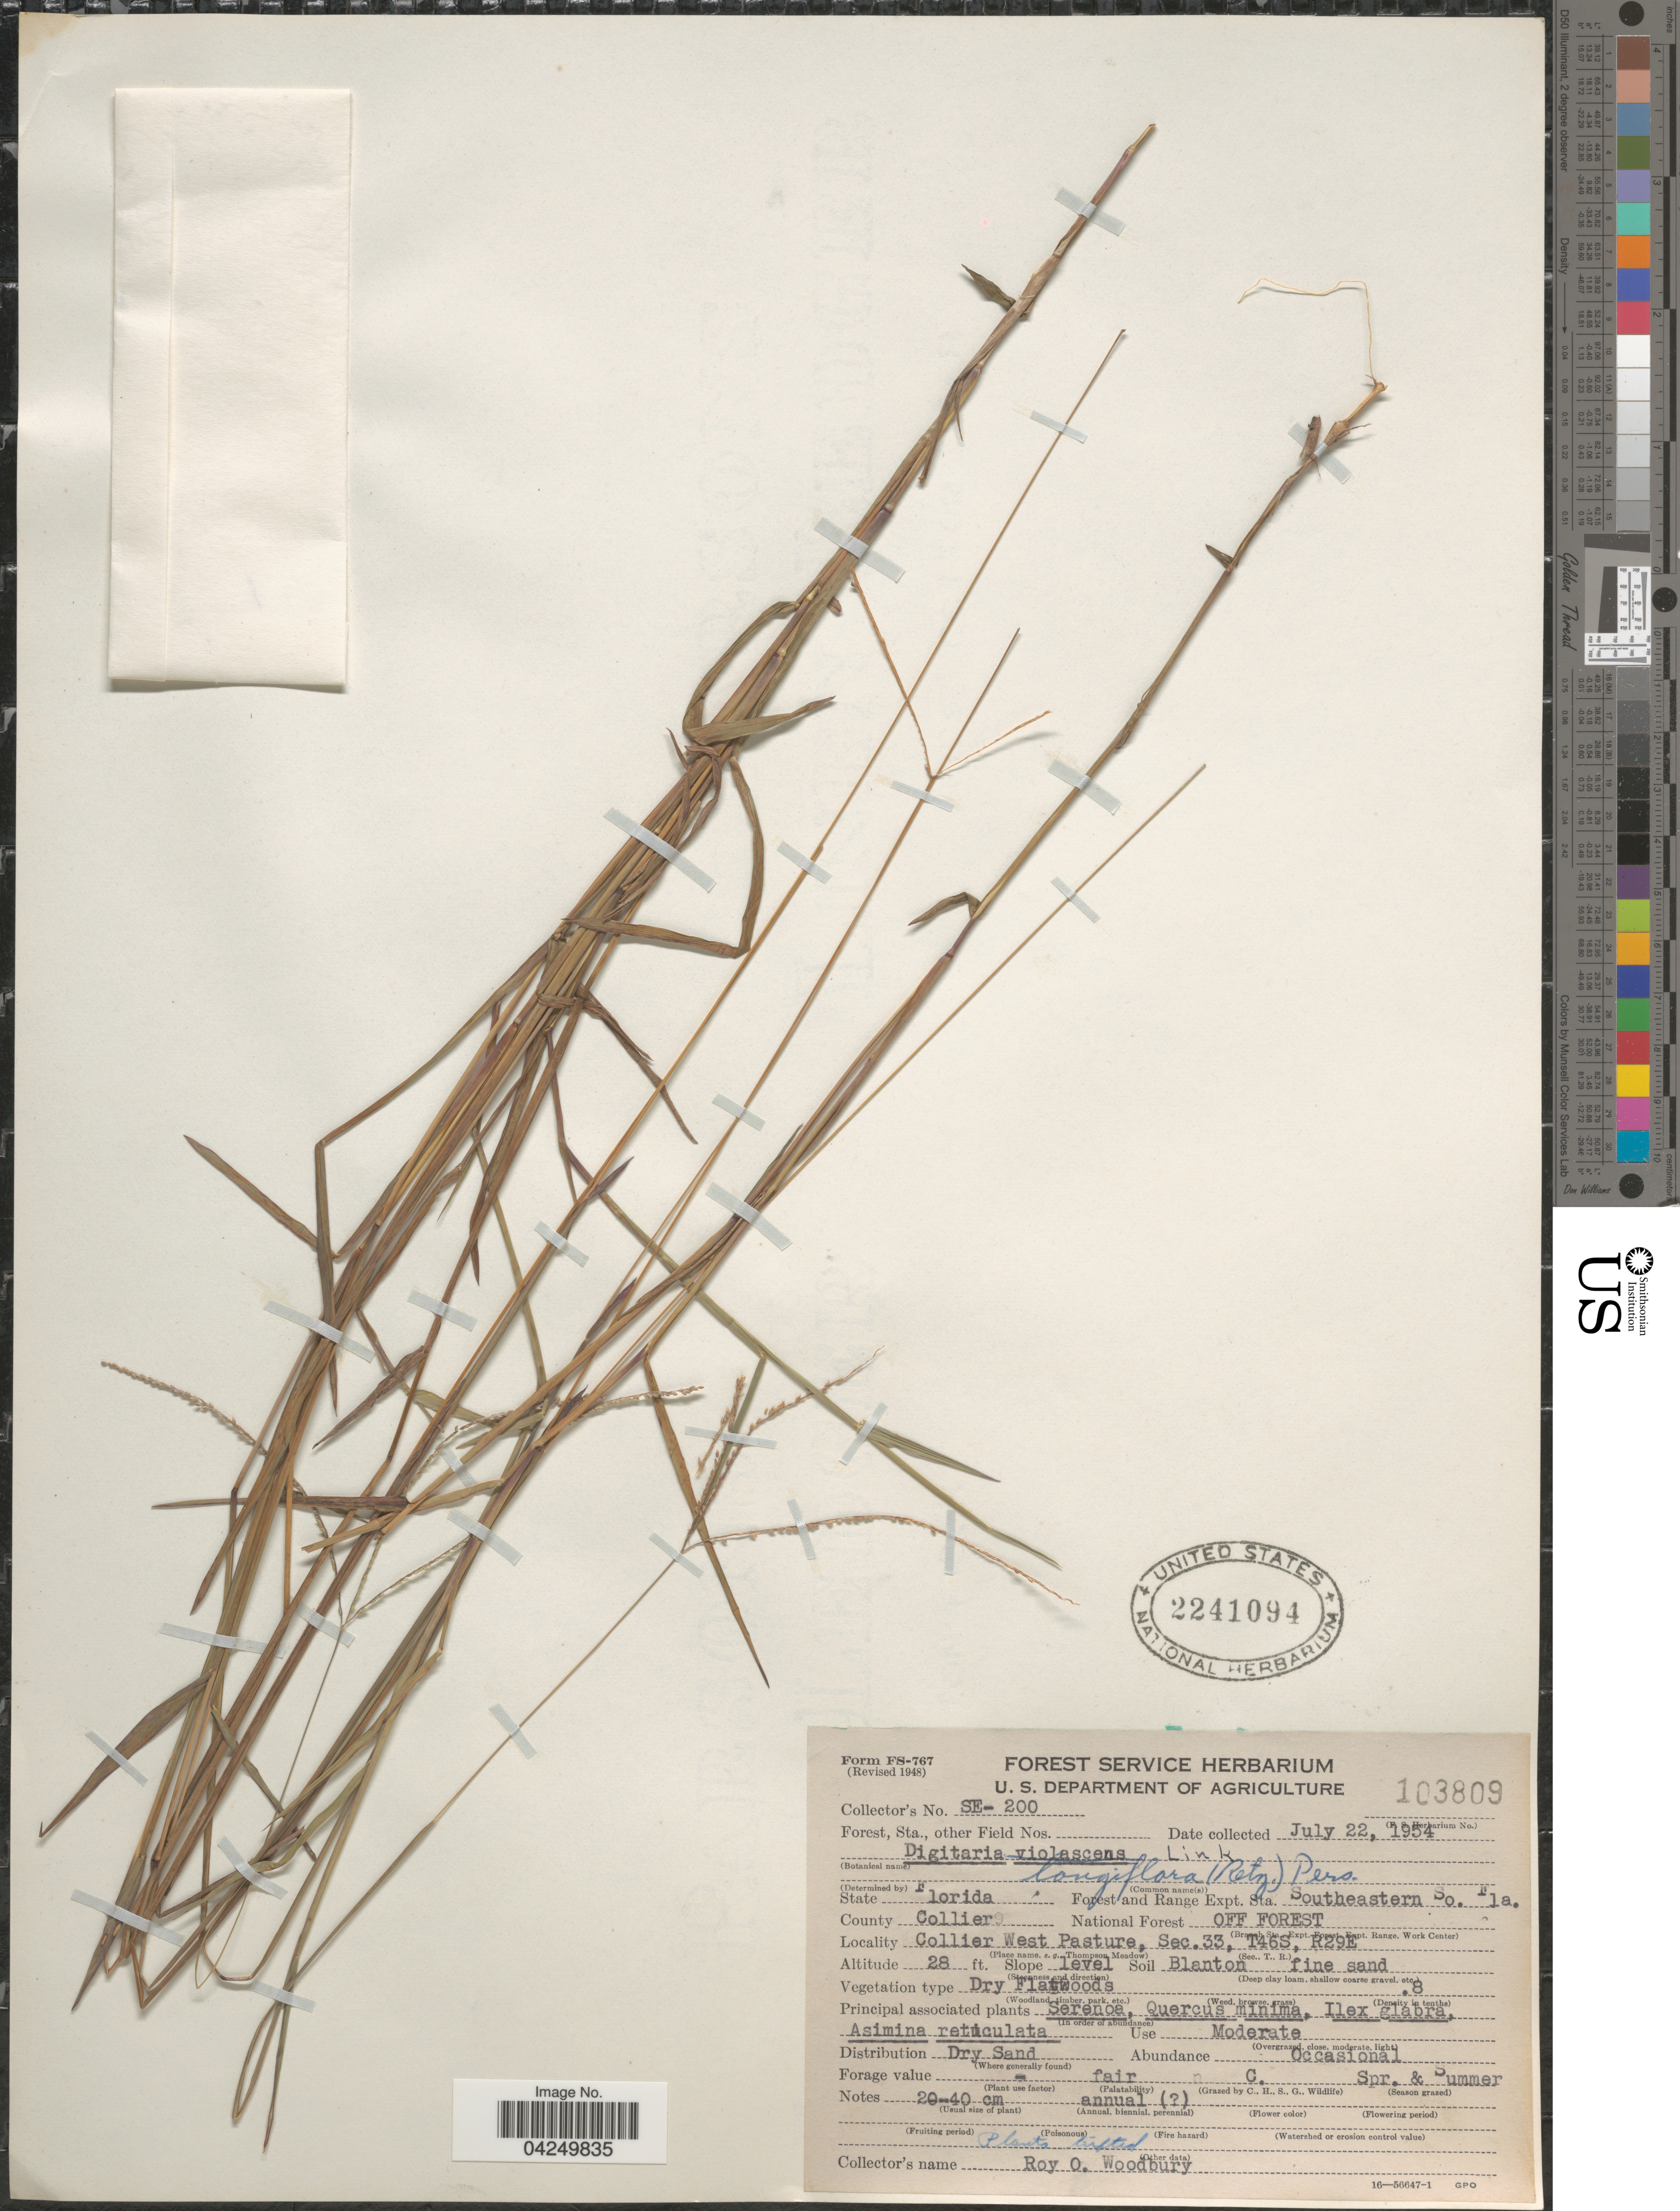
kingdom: Plantae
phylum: Tracheophyta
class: Liliopsida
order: Poales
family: Poaceae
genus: Digitaria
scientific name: Digitaria longiflora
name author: (Retz.) Pers.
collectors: R. Woodbury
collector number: SE-200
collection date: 1954-07-22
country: United States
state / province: Florida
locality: Forest and Range Expt. Sta. Southeastern So. Fla. County Collier. National Forest Off Forest. Collier West Pasture, Sec. 33, T46S, R29E.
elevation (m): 9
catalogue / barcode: US 2241094